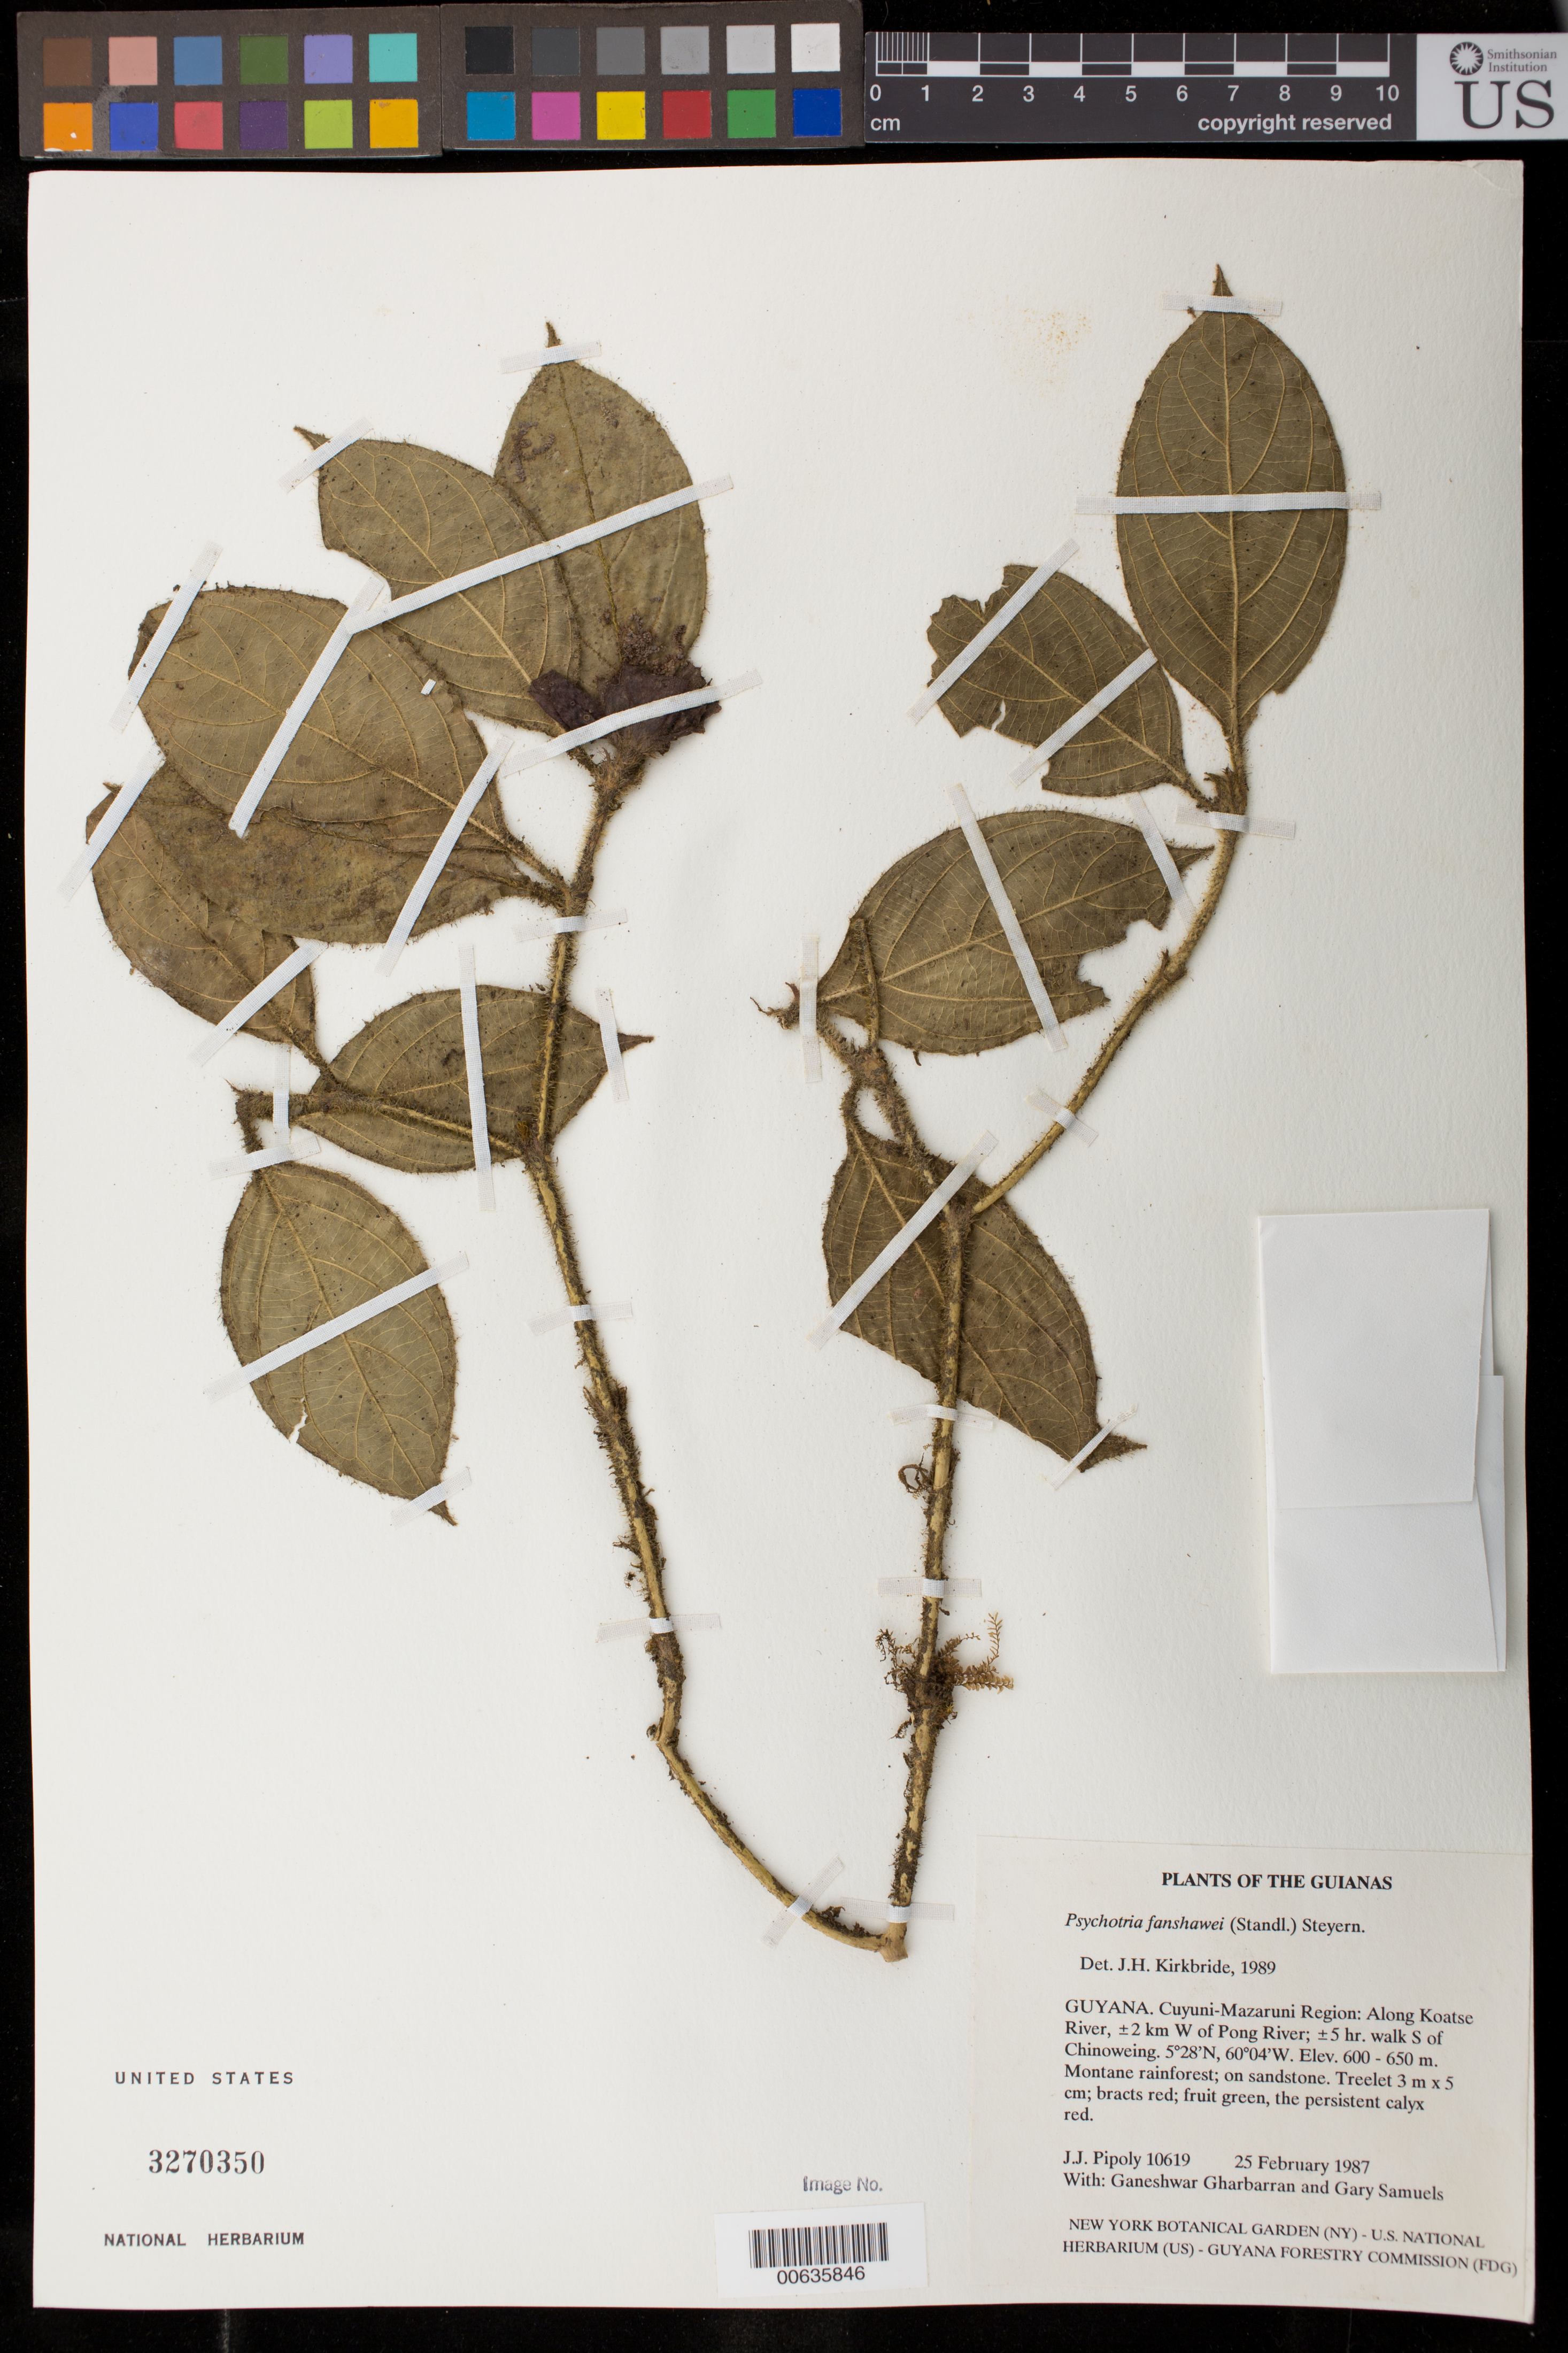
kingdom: Plantae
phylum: Tracheophyta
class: Magnoliopsida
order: Gentianales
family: Rubiaceae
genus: Palicourea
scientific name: Palicourea fanshawei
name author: (Standl.) Delprete & J.H. Kirkbr.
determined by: Kirkbride, Joseph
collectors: J. J. Pipoly, G. Gharbarran & G. Samuels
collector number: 10619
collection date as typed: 25 February 1987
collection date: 1987-02-25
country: Guyana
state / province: Cuyuni-Mazaruni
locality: Along Koatse River, ±2 km W of Pong River; ±5 hr. walk S of Chinoweing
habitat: Montane rainforest; on sandstone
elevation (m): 600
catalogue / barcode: US 3270350